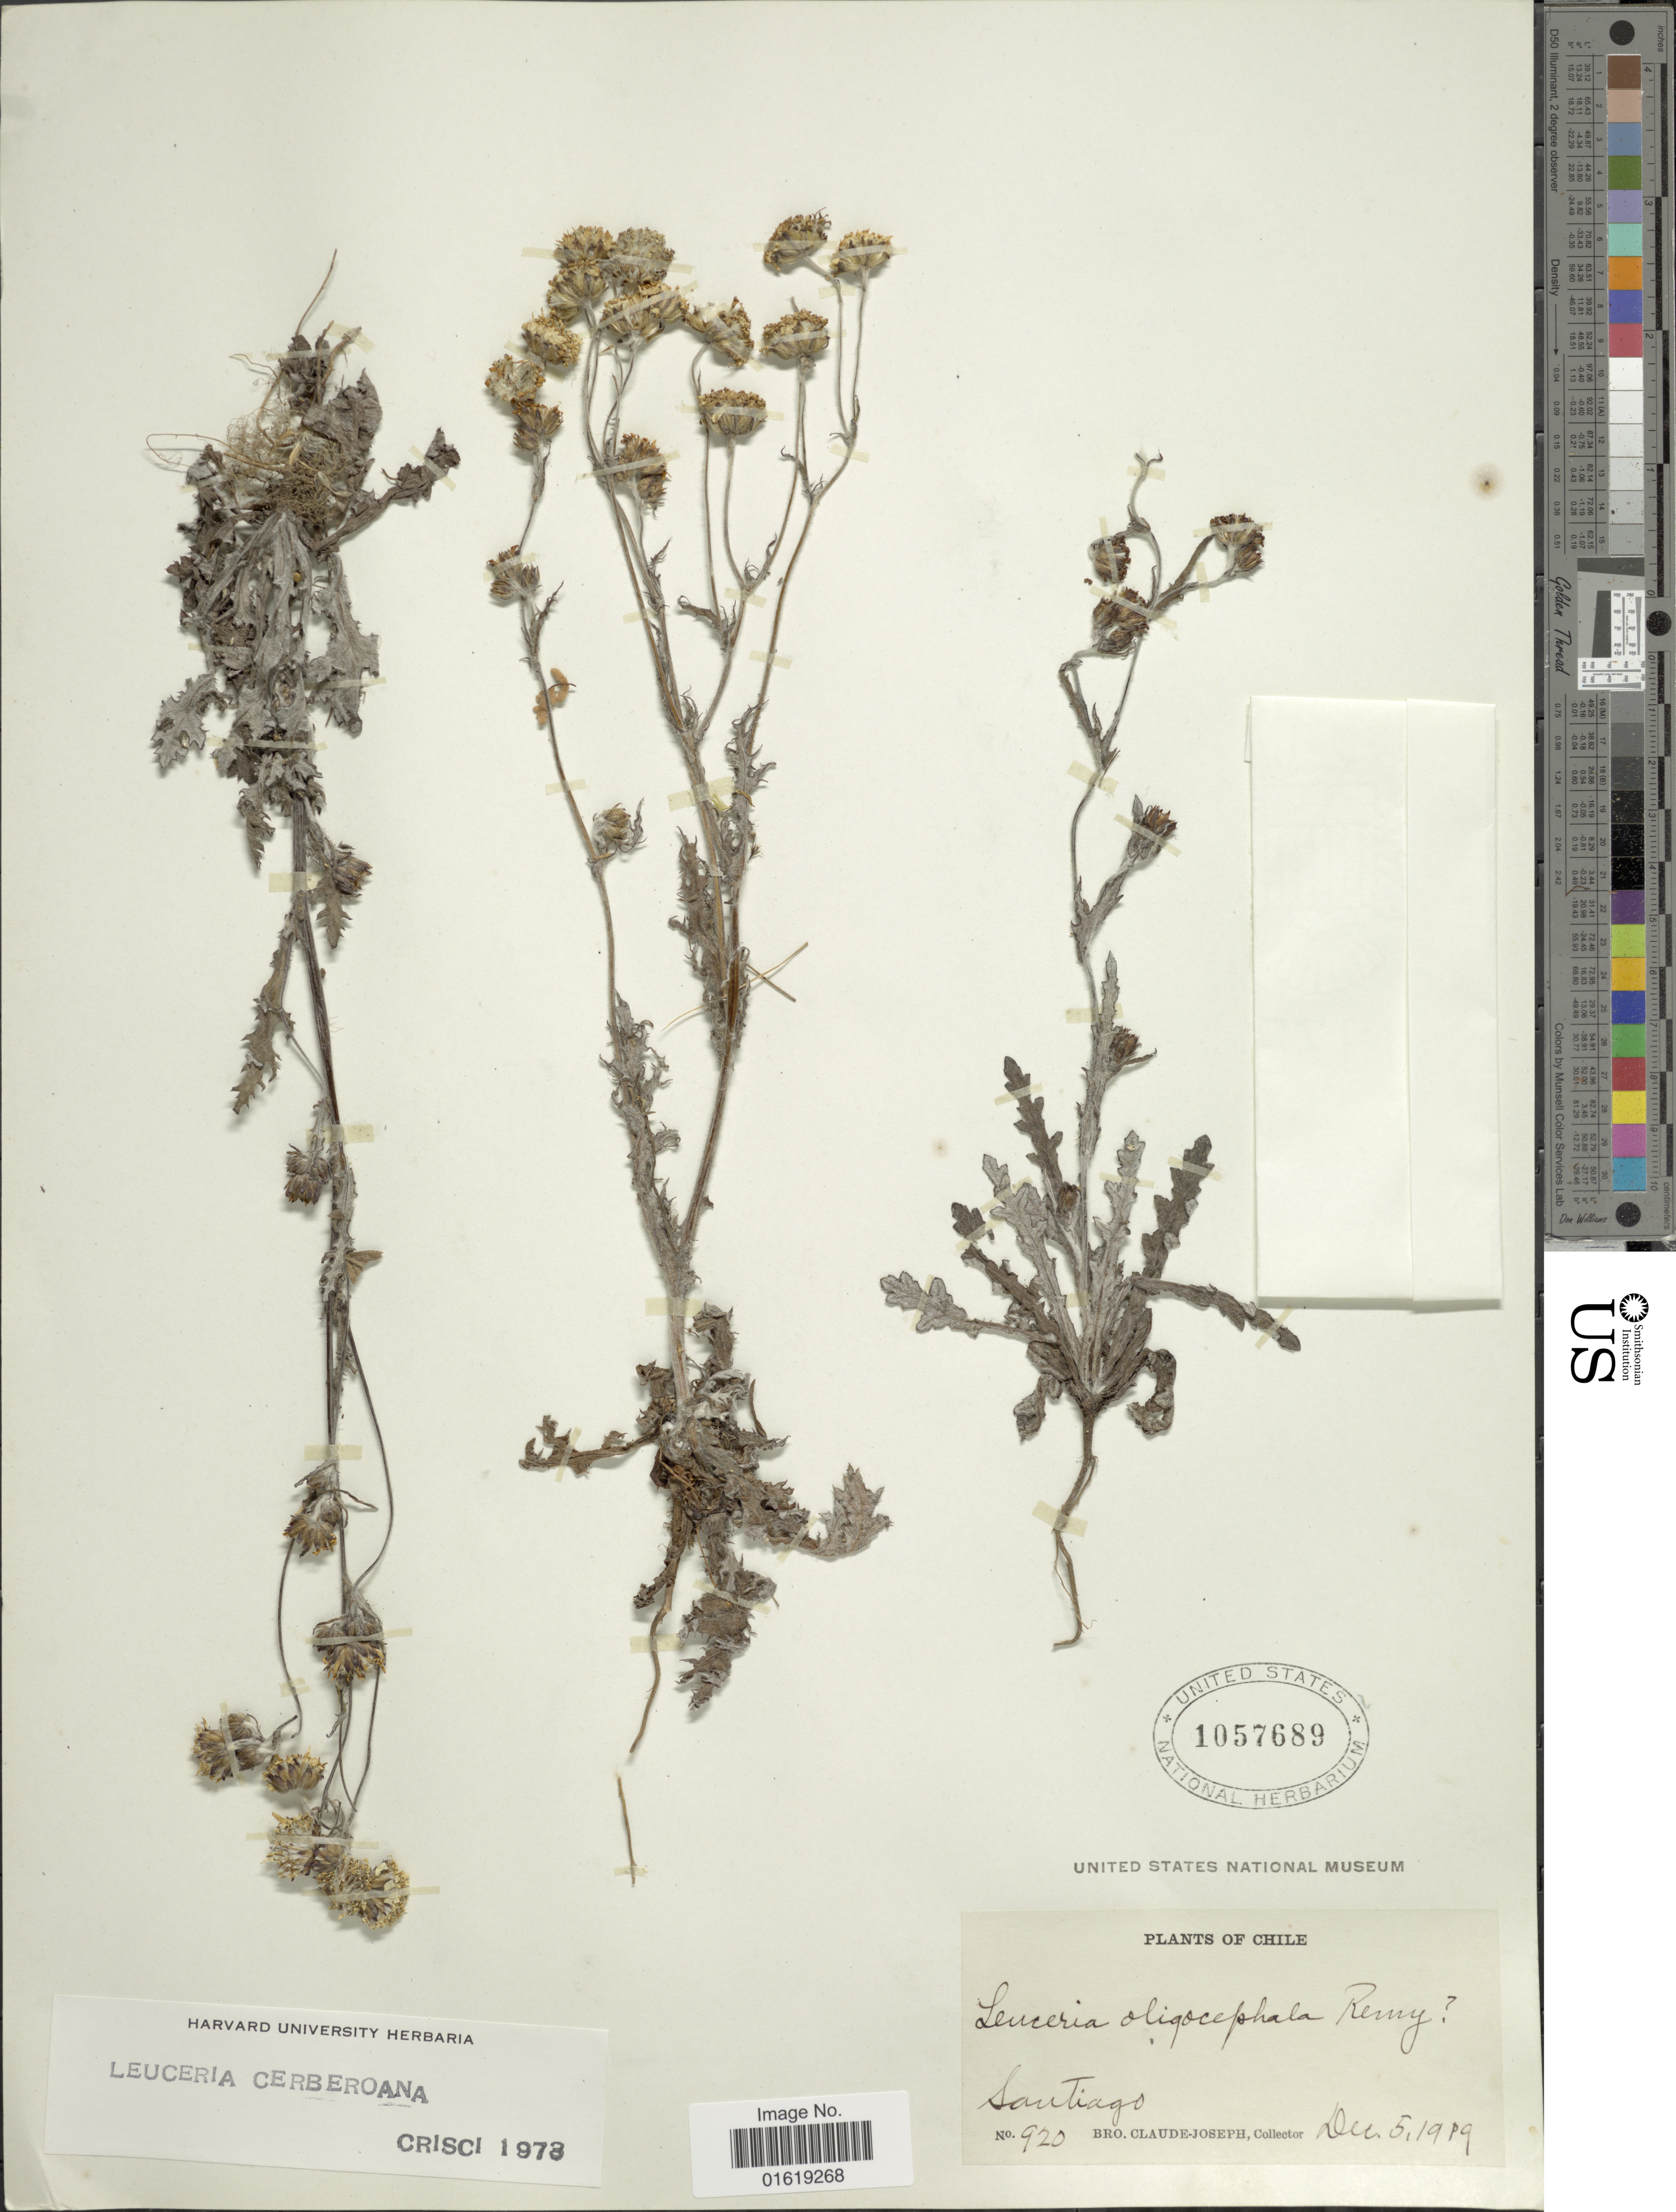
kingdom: Plantae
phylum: Tracheophyta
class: Magnoliopsida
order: Asterales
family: Asteraceae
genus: Leucheria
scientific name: Leucheria cerberoana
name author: J. Rémy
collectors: Bro. Claude-Joseph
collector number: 920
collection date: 1919-12-05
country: Chile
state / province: Región Metropolitana (RM)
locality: Santiago.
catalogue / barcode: US 1057689